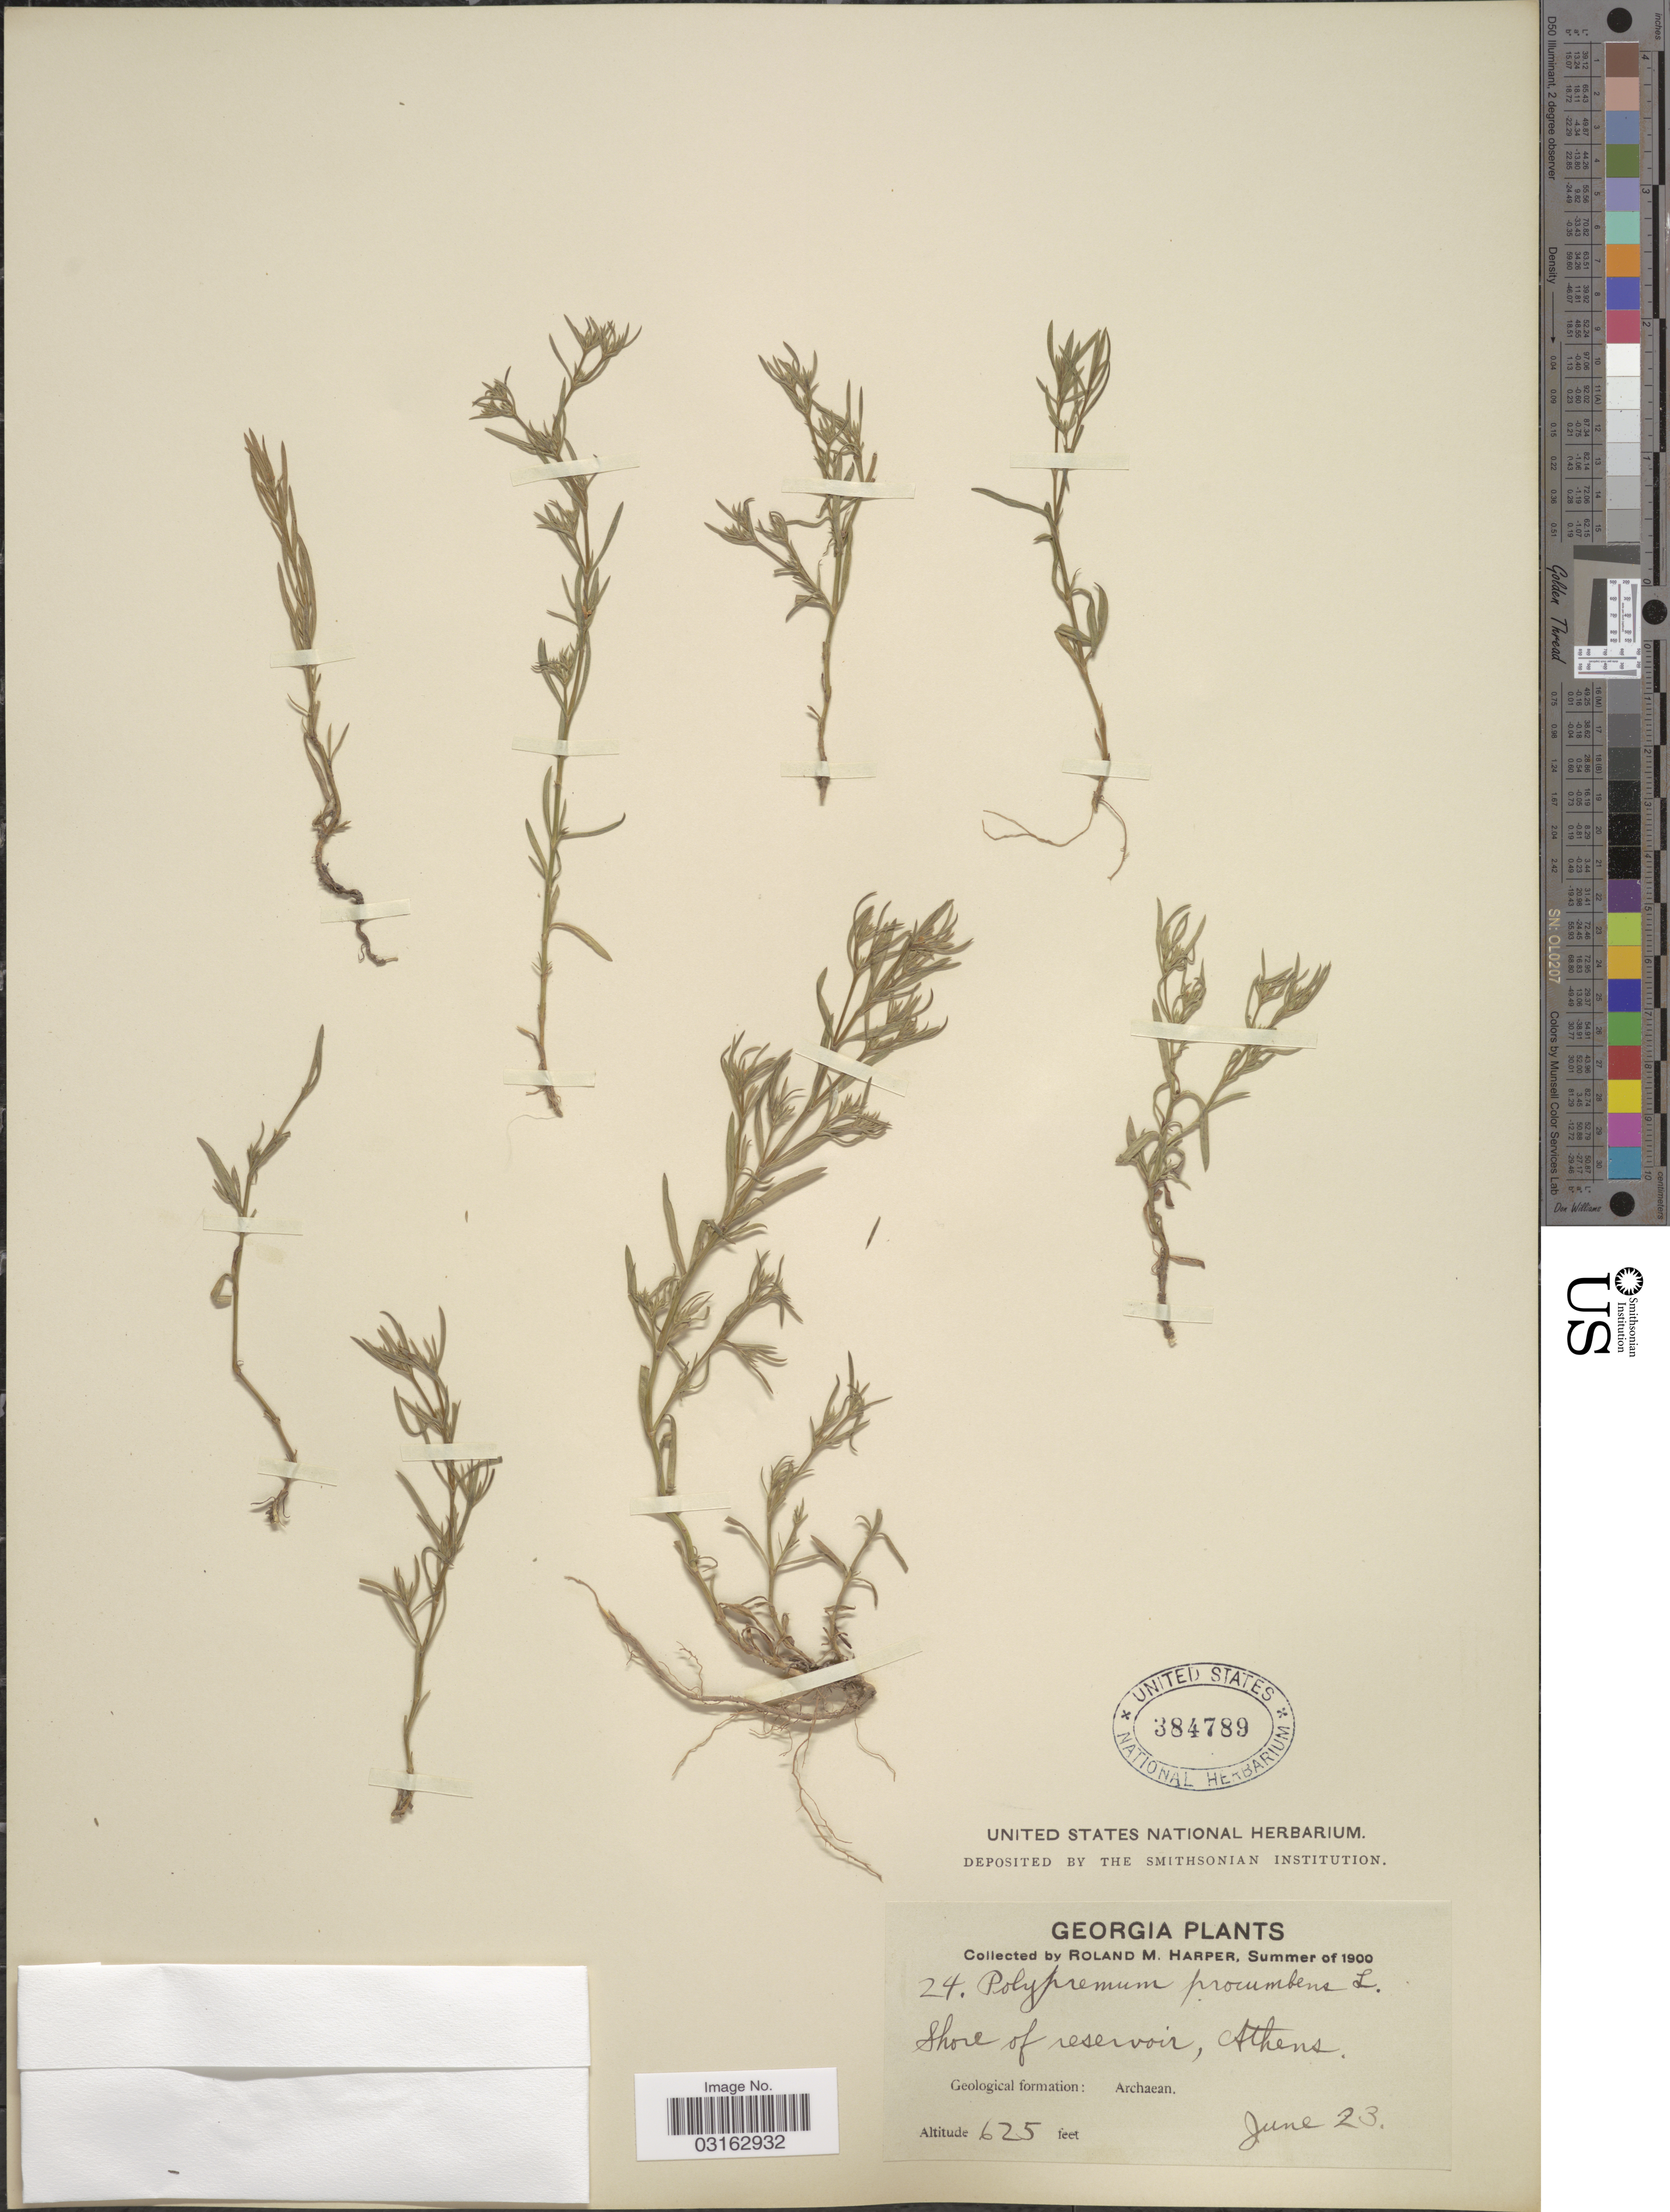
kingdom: Plantae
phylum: Tracheophyta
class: Magnoliopsida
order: Lamiales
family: Tetrachondraceae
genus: Polypremum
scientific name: Polypremum procumbens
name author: L.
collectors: R. M. Harper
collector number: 24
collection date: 1900-06-23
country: United States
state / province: Georgia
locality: Shore of reservoir, Athens. Geological formation: Archaean.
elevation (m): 190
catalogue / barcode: US 384789